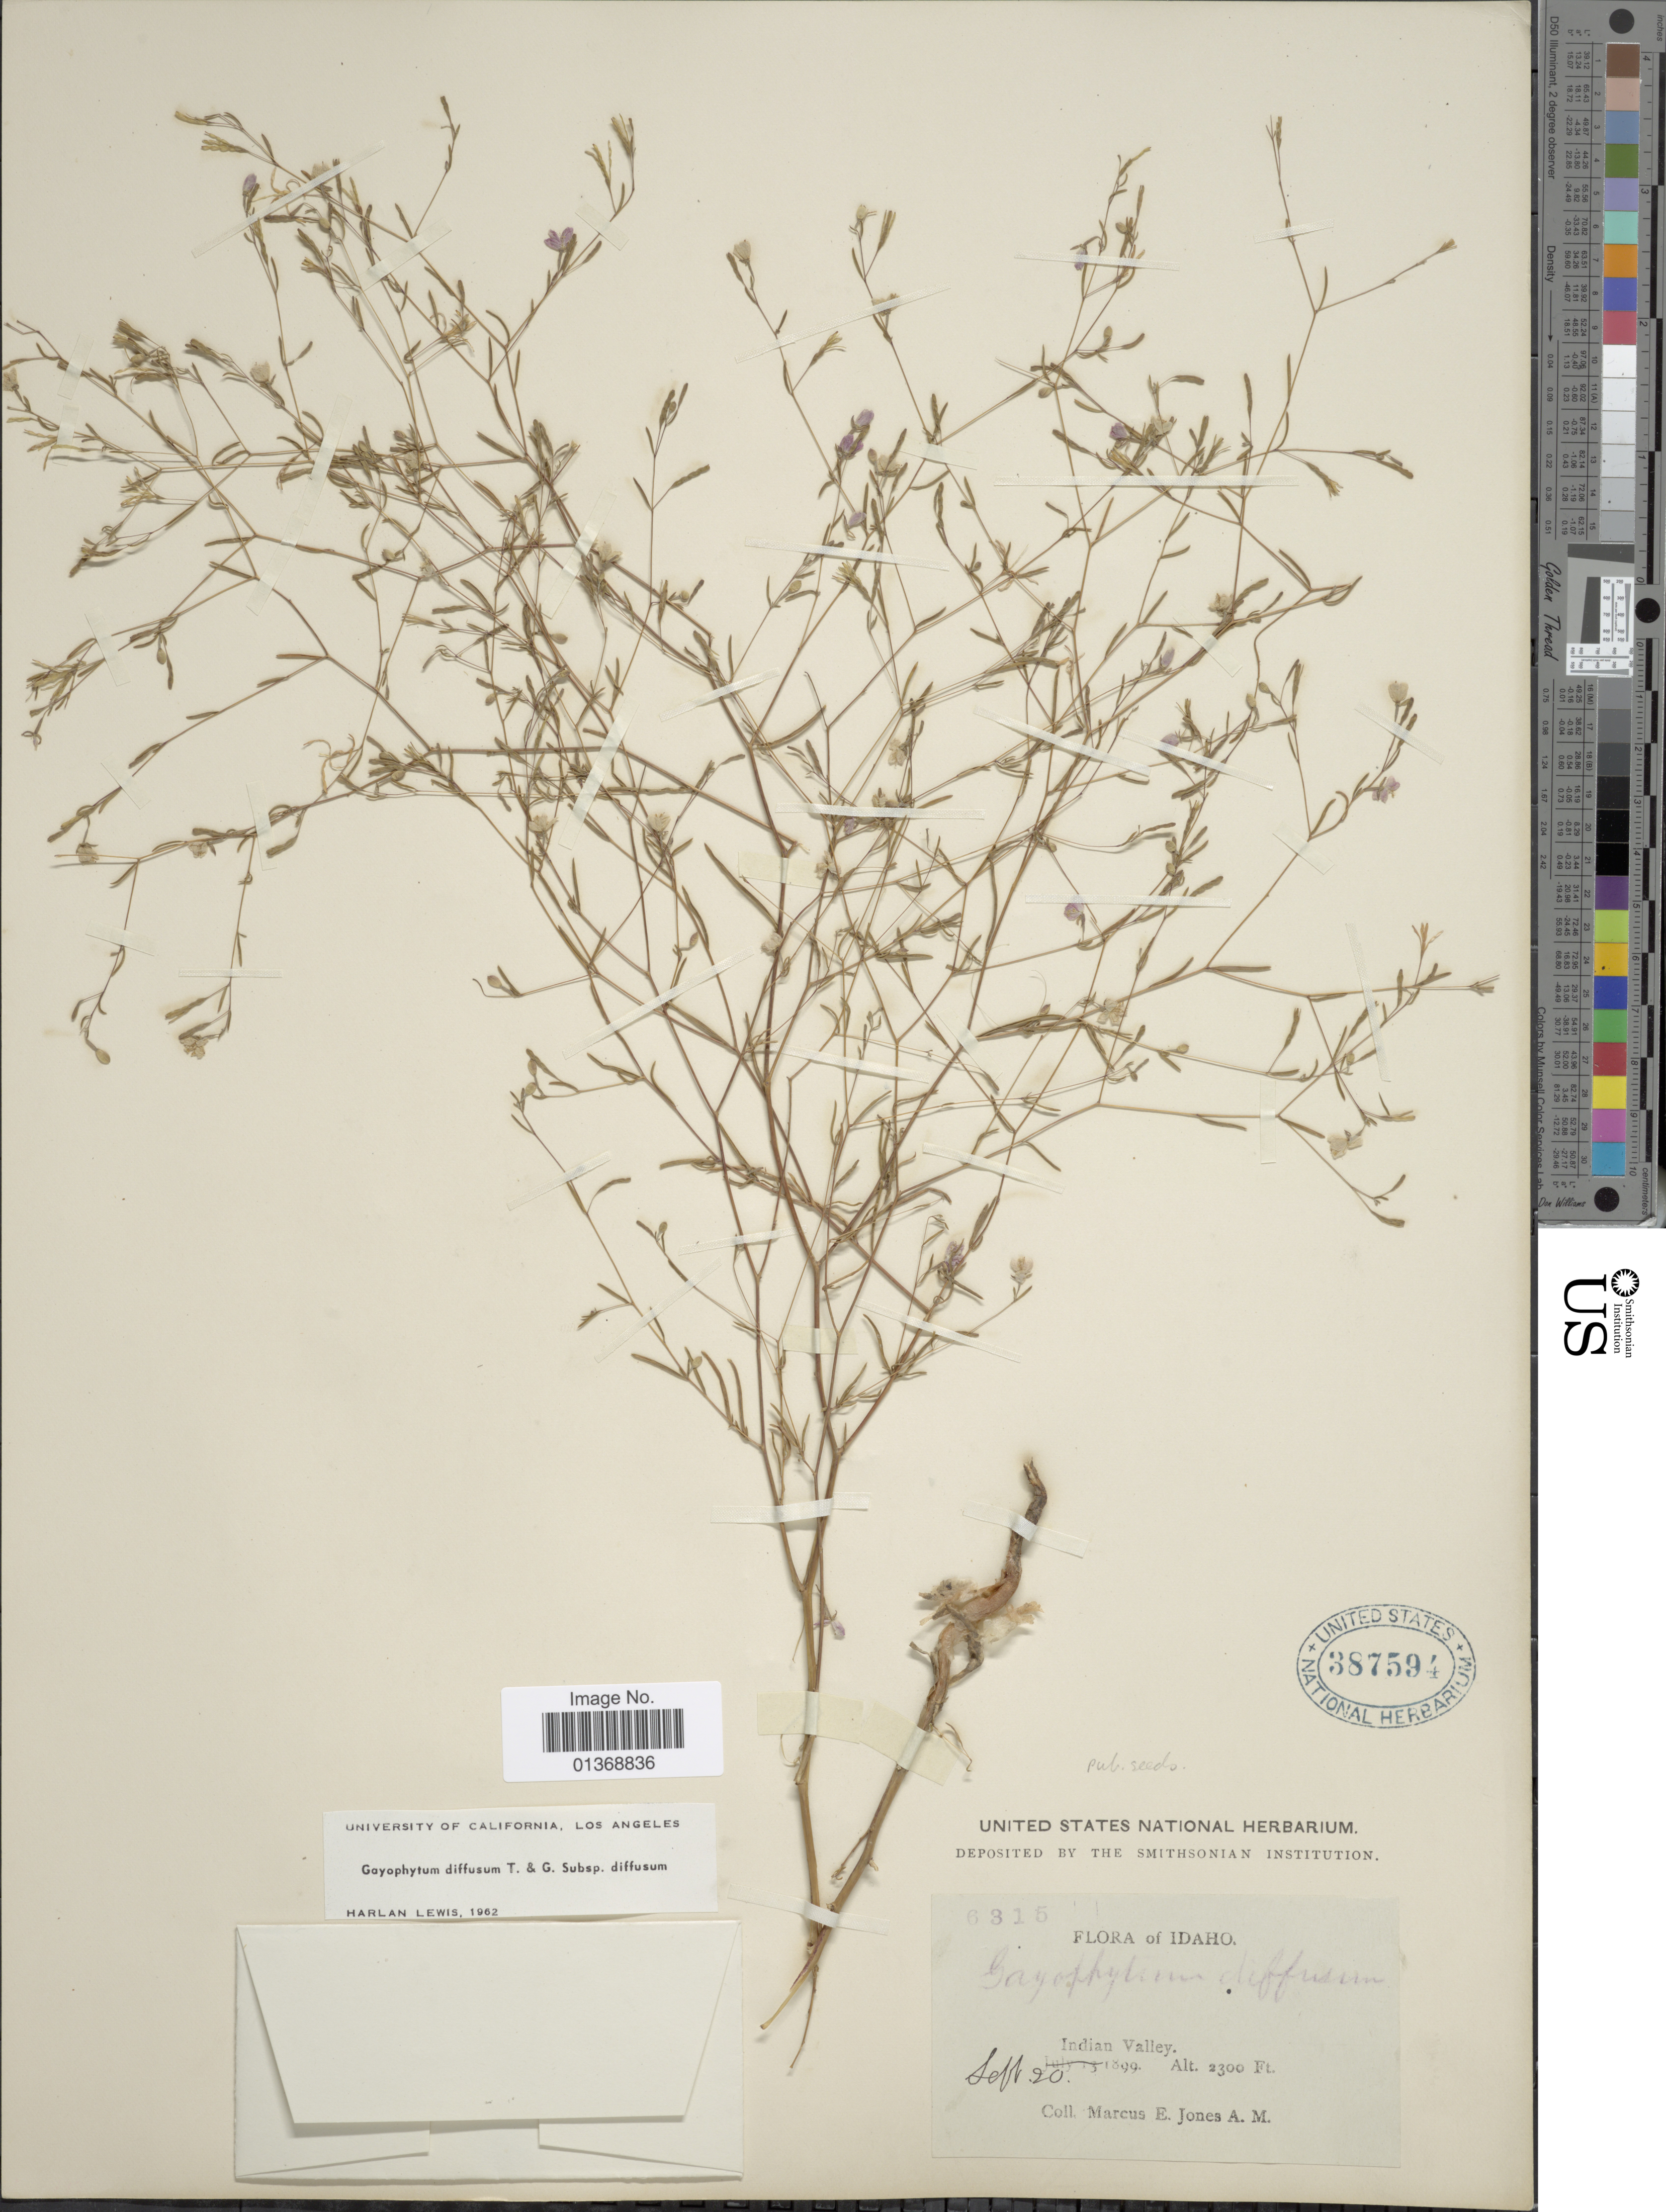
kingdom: Plantae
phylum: Tracheophyta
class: Magnoliopsida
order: Myrtales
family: Onagraceae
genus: Gayophytum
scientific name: Gayophytum diffusum subsp. diffusum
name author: Torr. & A. Gray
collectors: M. E. Jones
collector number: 6315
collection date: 1899-09-20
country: United States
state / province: Idaho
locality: Indian Valley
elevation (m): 701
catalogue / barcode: US 387594